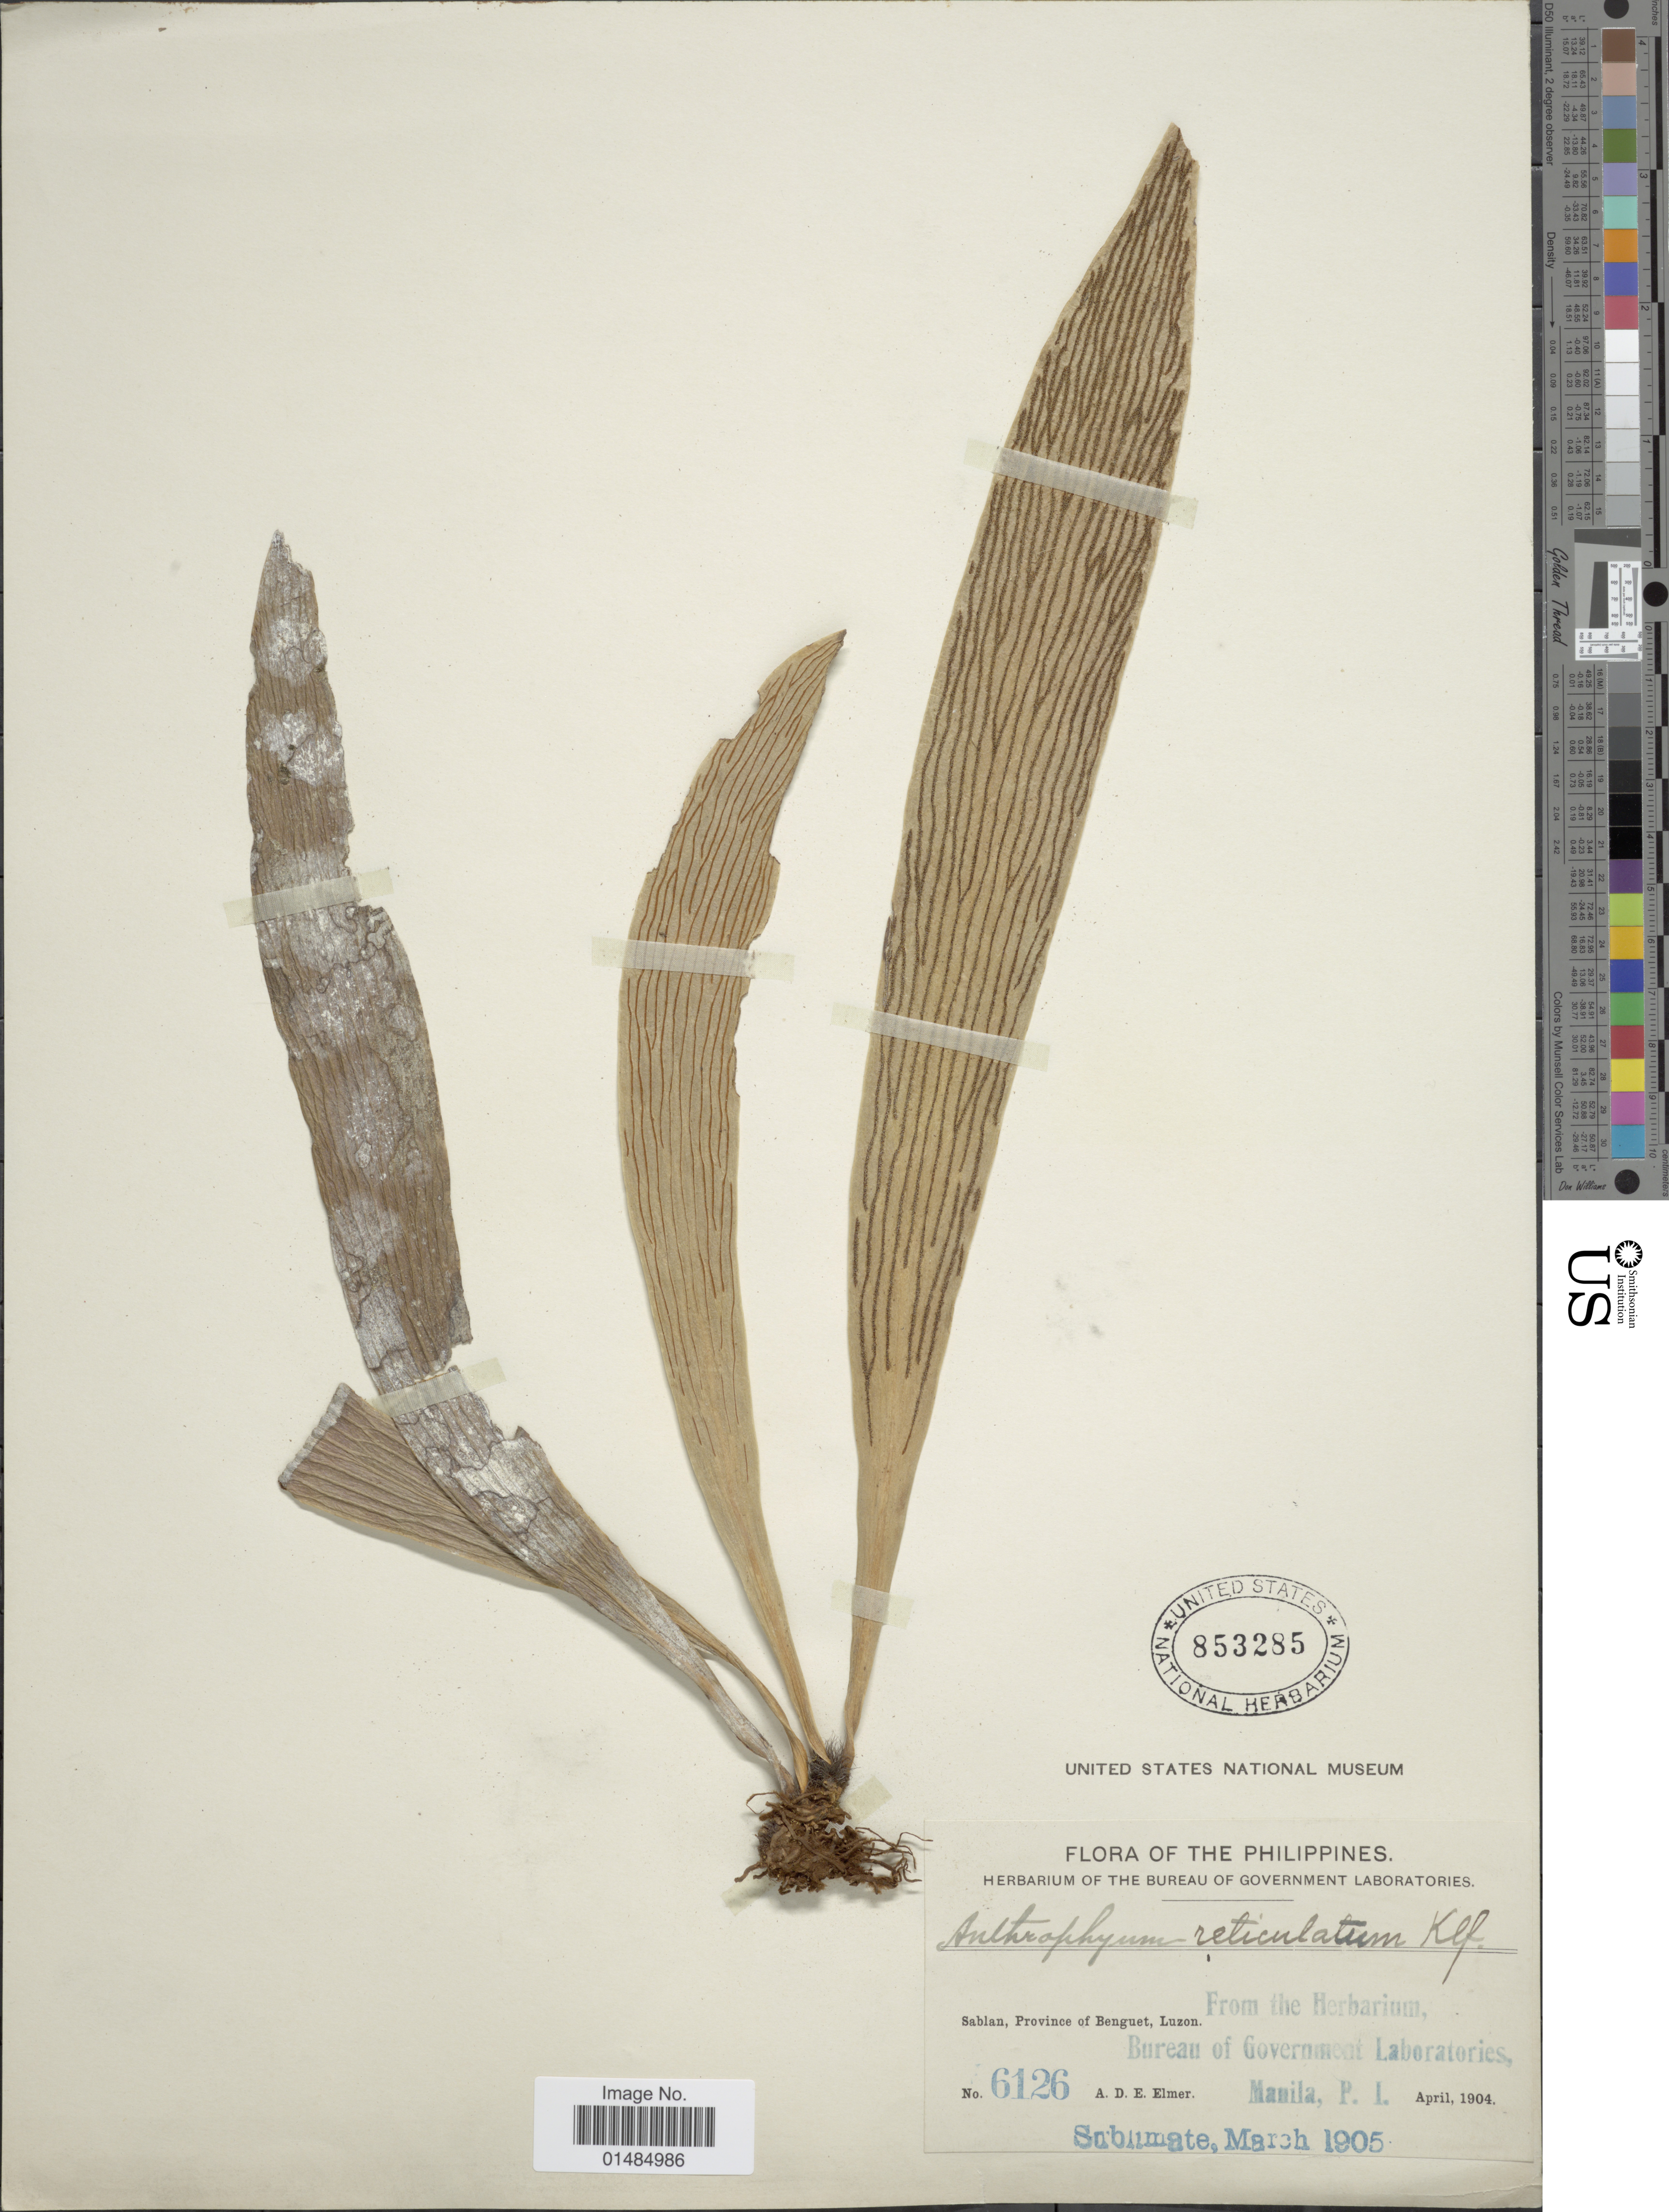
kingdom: Plantae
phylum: Tracheophyta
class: Polypodiopsida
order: Polypodiales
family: Pteridaceae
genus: Antrophyum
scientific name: Antrophyum reticulatum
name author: (G. Forst.) Kaulf.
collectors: A. D. E. Elmer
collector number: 6126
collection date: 1904-04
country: Philippines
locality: Sablan, Province of Benguet, Luzon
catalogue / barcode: US 853285